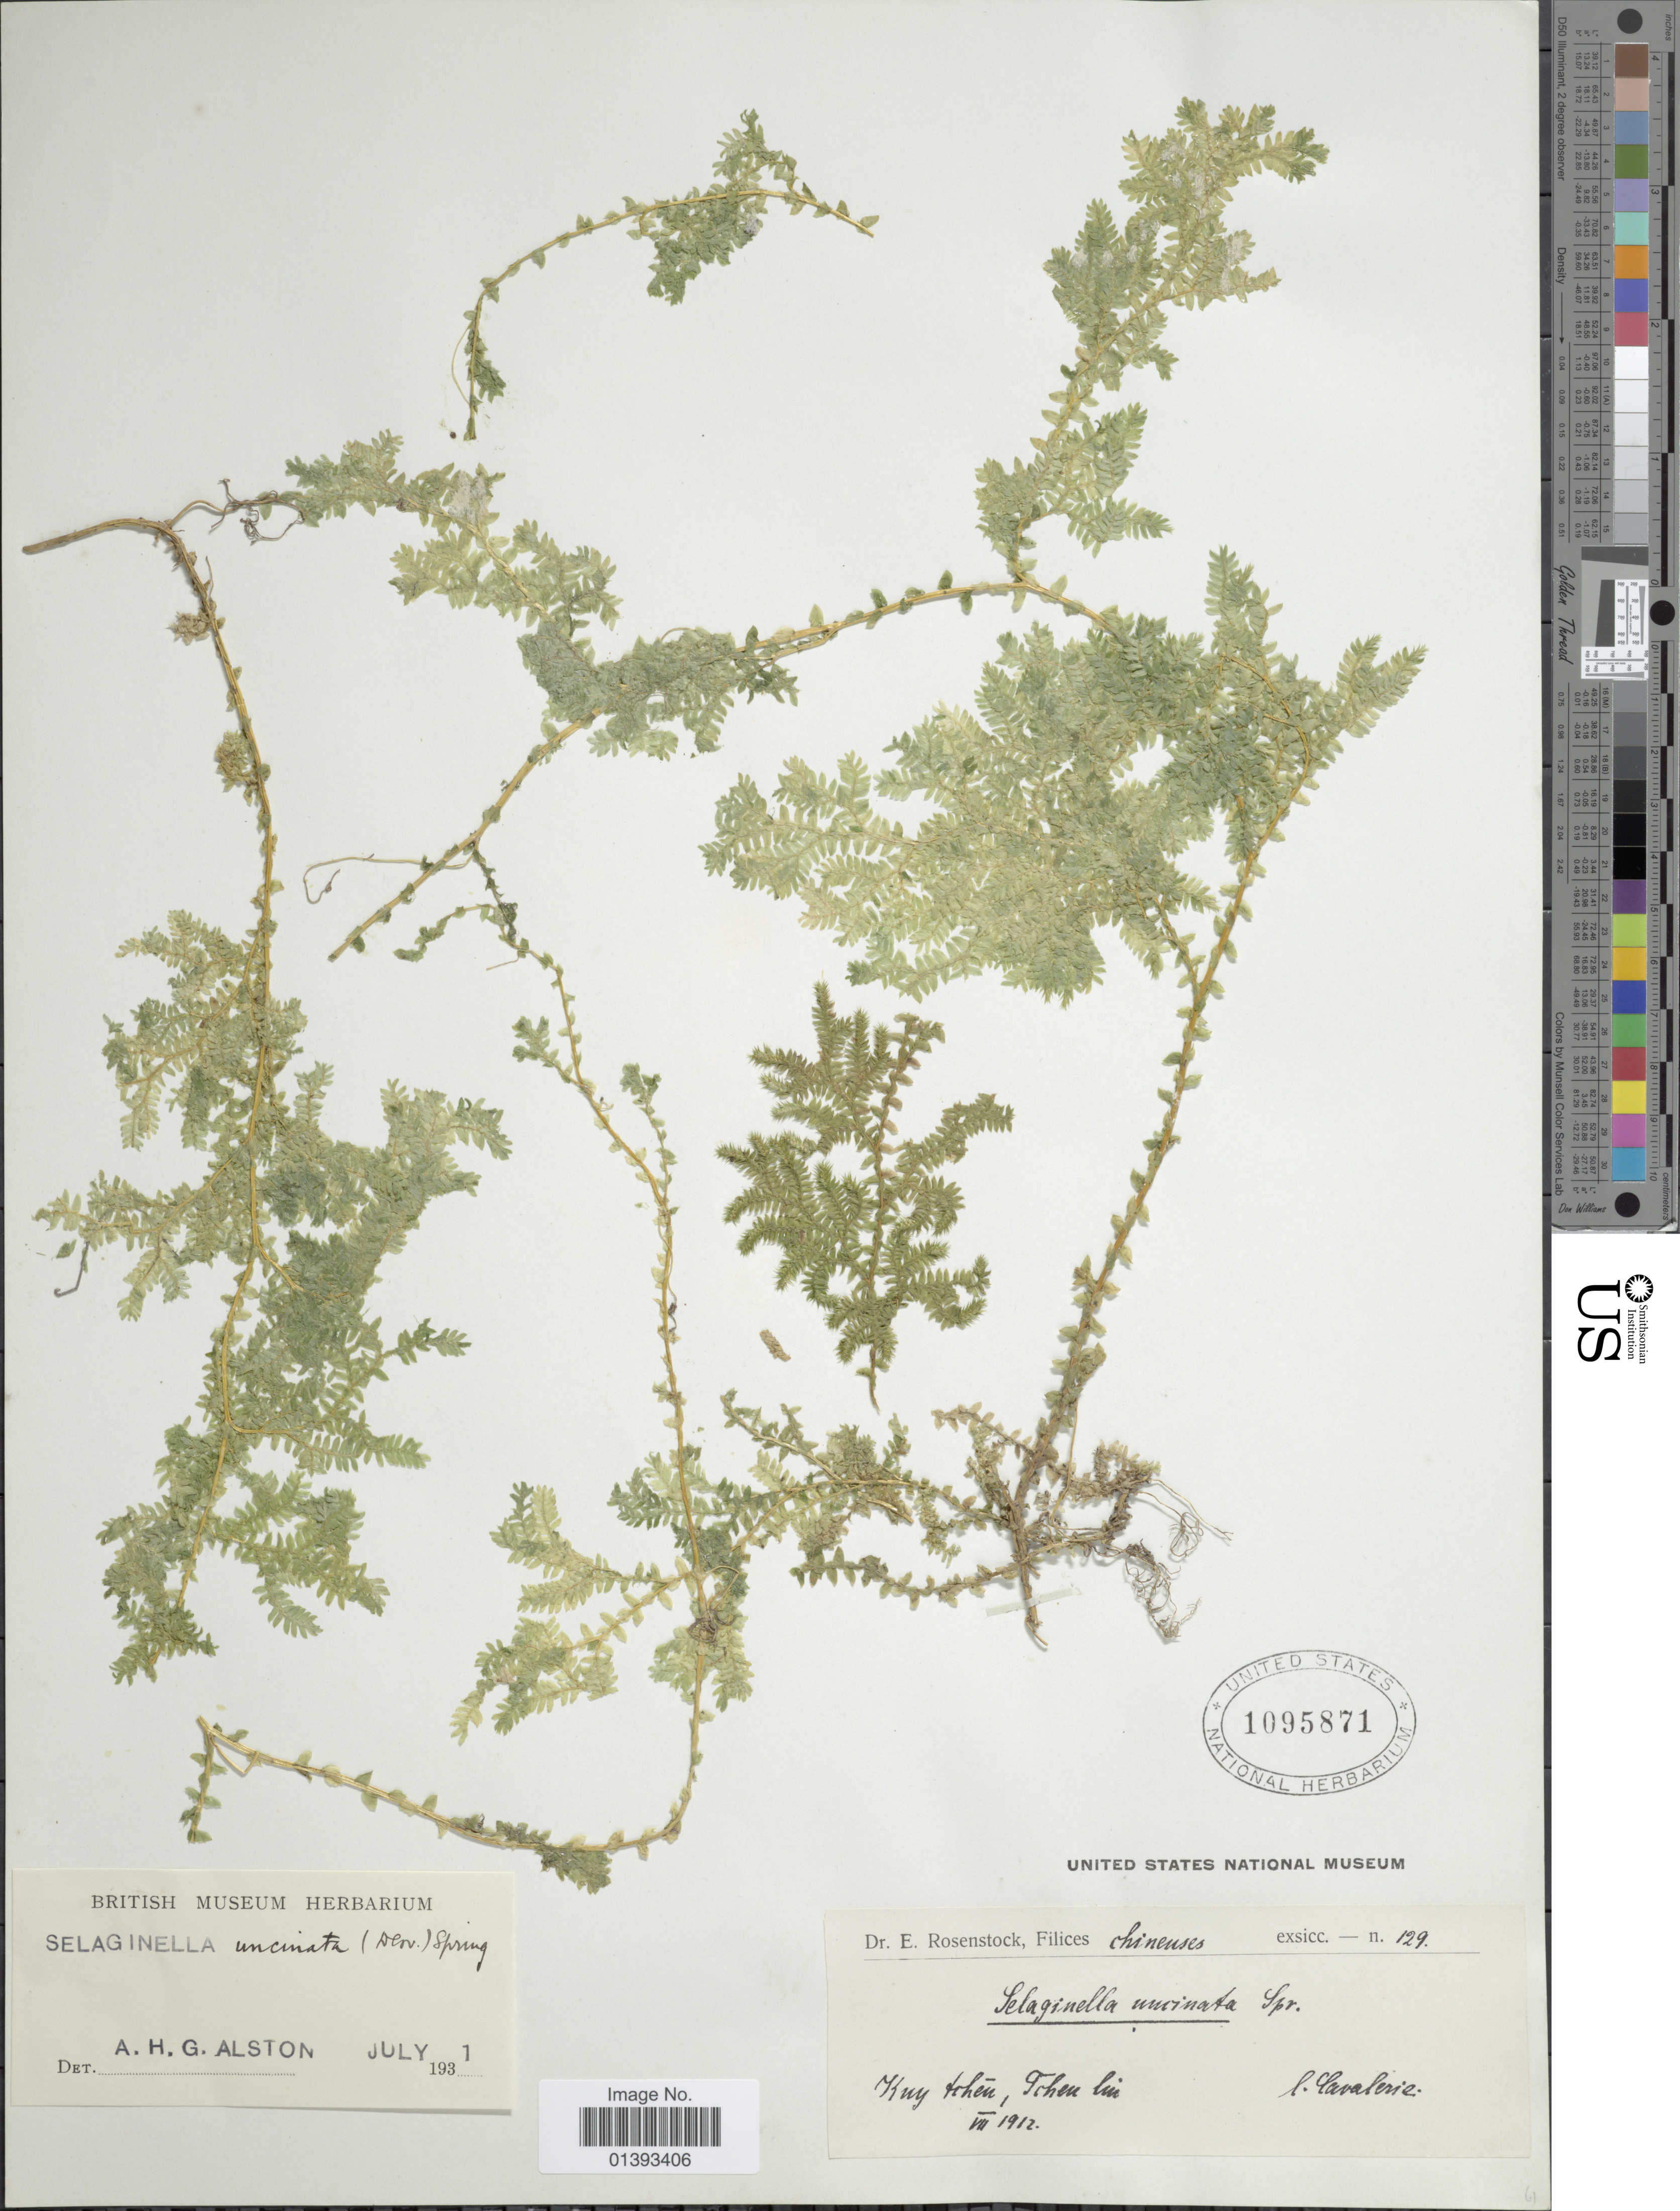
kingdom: Plantae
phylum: Tracheophyta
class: Lycopodiopsida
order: Selaginellales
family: Selaginellaceae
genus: Selaginella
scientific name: Selaginella uncinata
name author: (Desr. ex Poir.) Spring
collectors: -. Cavalerie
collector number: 129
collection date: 1912-07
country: China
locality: Kuy Tchen, Fschen Lin [interpreted]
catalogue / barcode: US 1095871